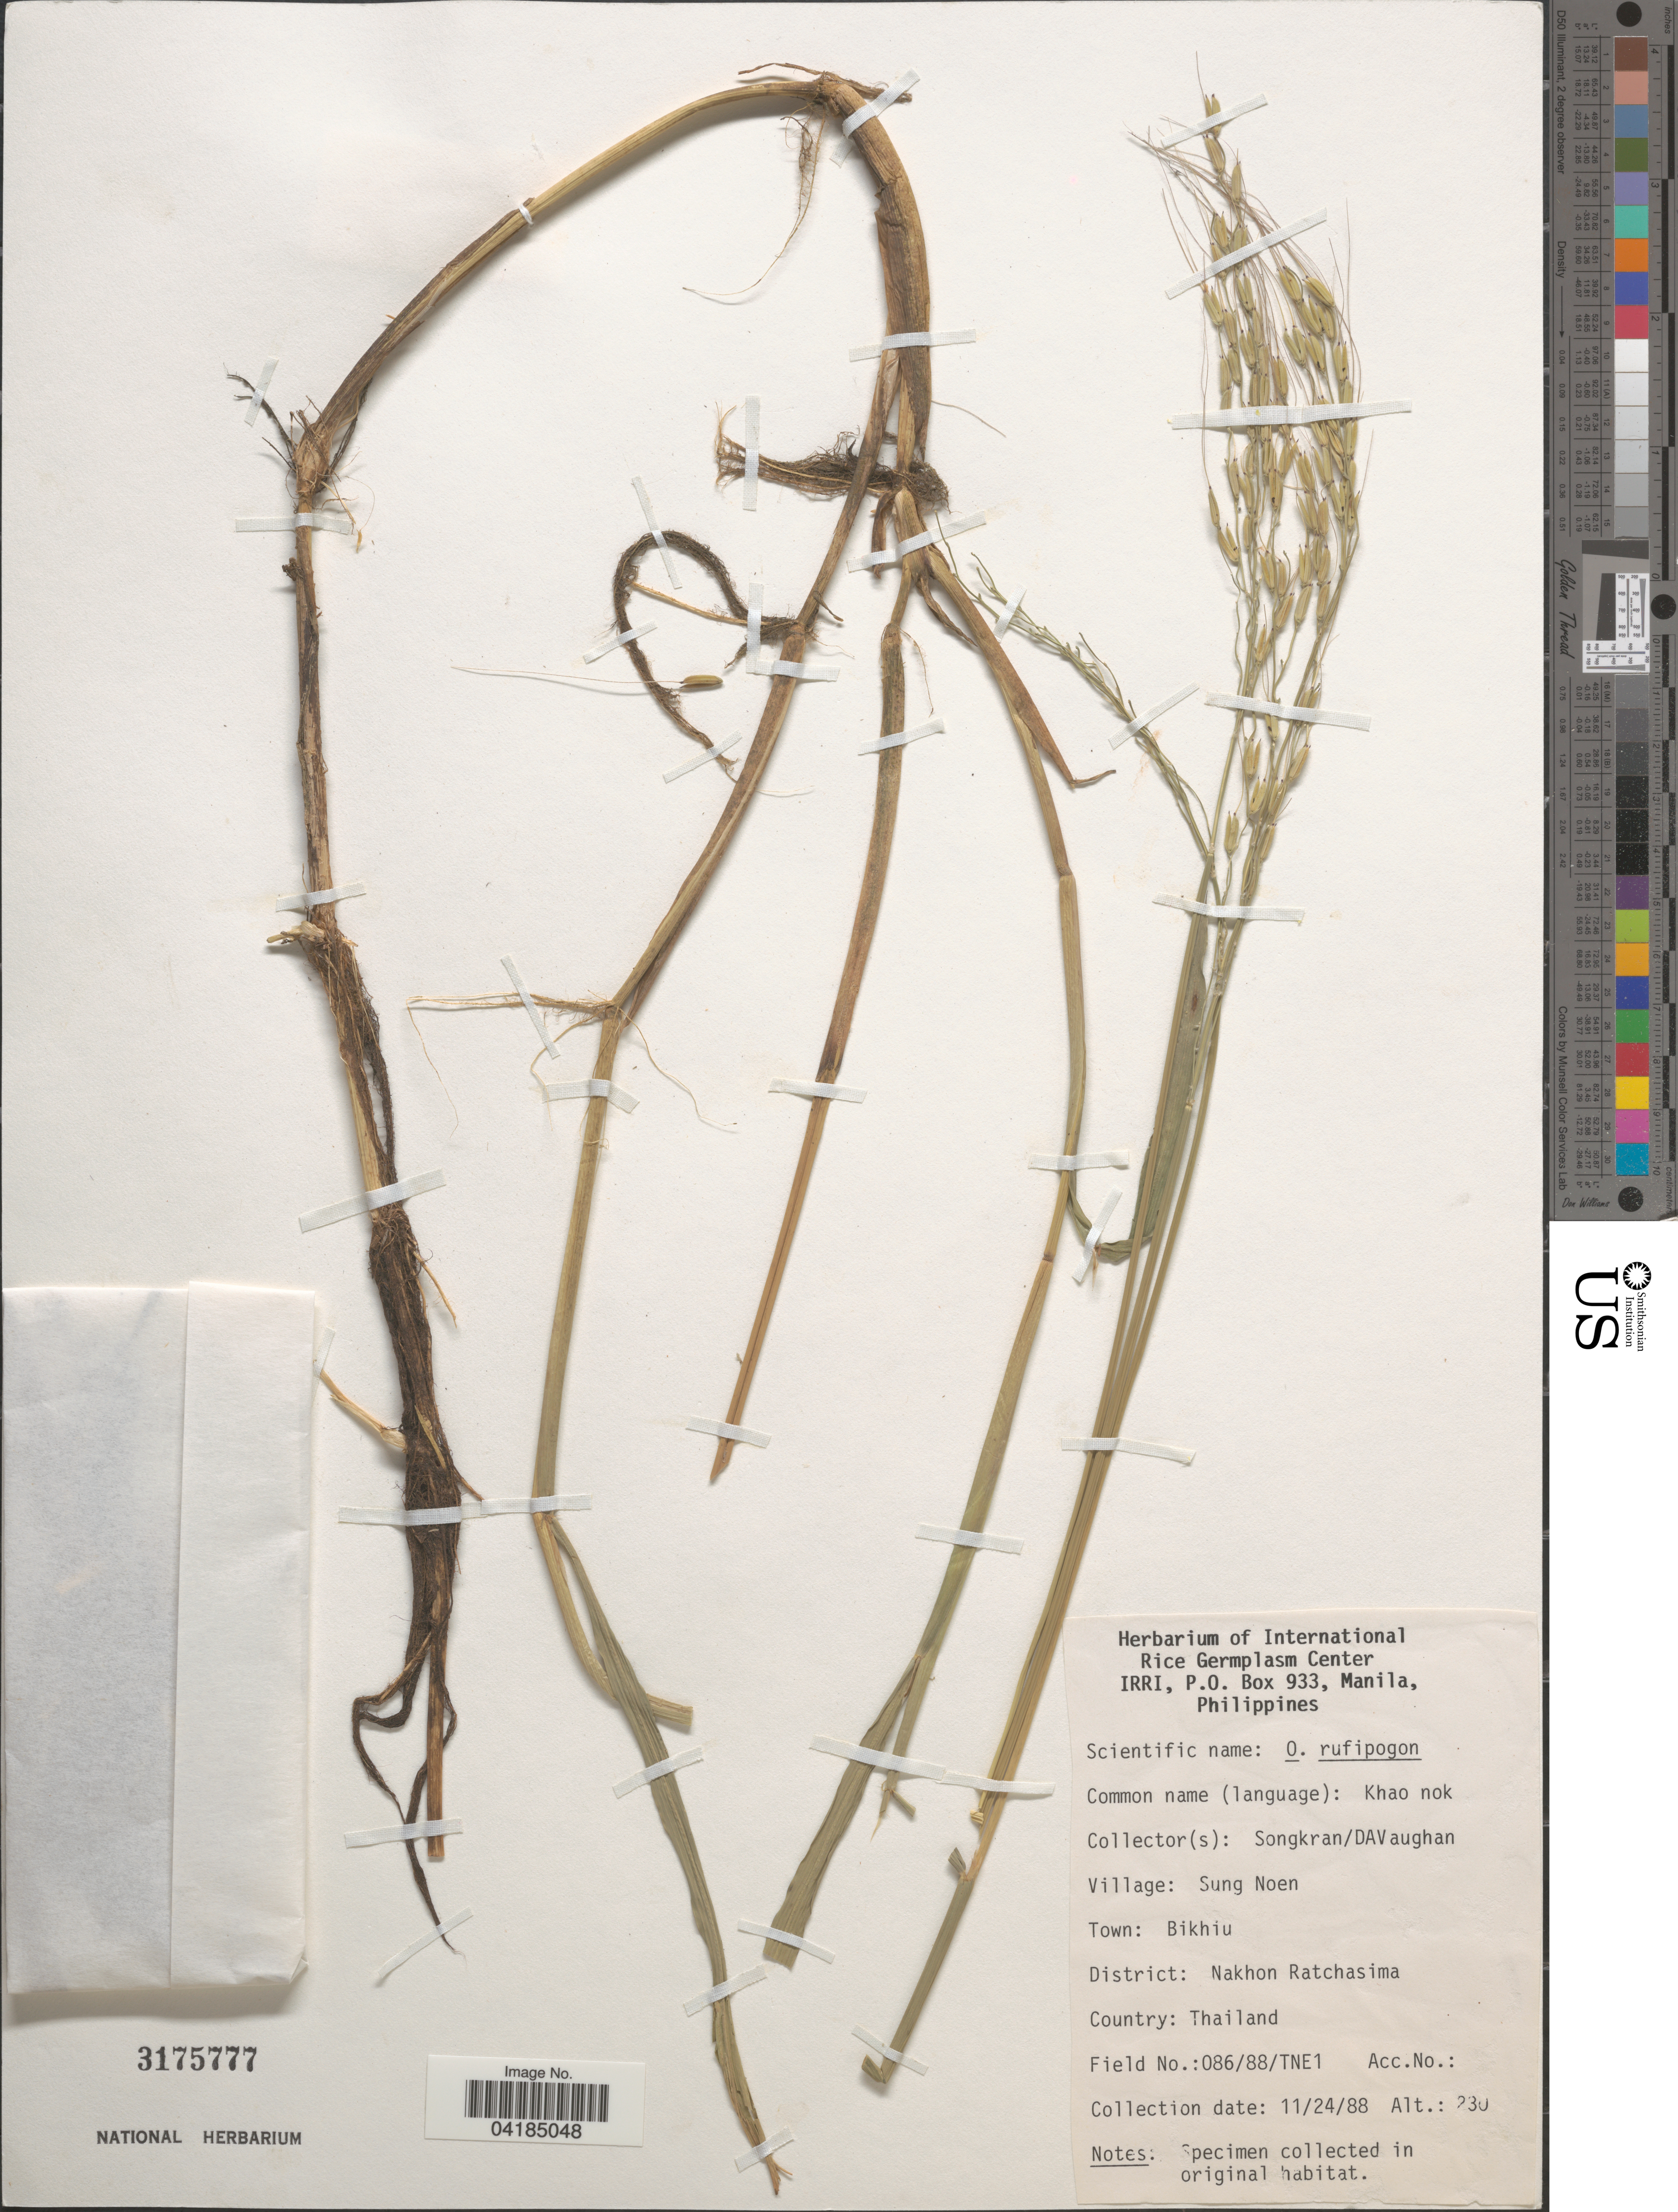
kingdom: Plantae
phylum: Tracheophyta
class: Liliopsida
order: Poales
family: Poaceae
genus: Oryza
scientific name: Oryza rufipogon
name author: Griffith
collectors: Songkran & D. Vaughan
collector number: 086/88/TNE1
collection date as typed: Transcribed d/m/y: 24/11/88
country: Thailand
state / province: Nakhon Ratchasima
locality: Village: Sung Noen. Town: Bikhiu. District: Nakhon Ratchasima.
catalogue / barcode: US 3175777